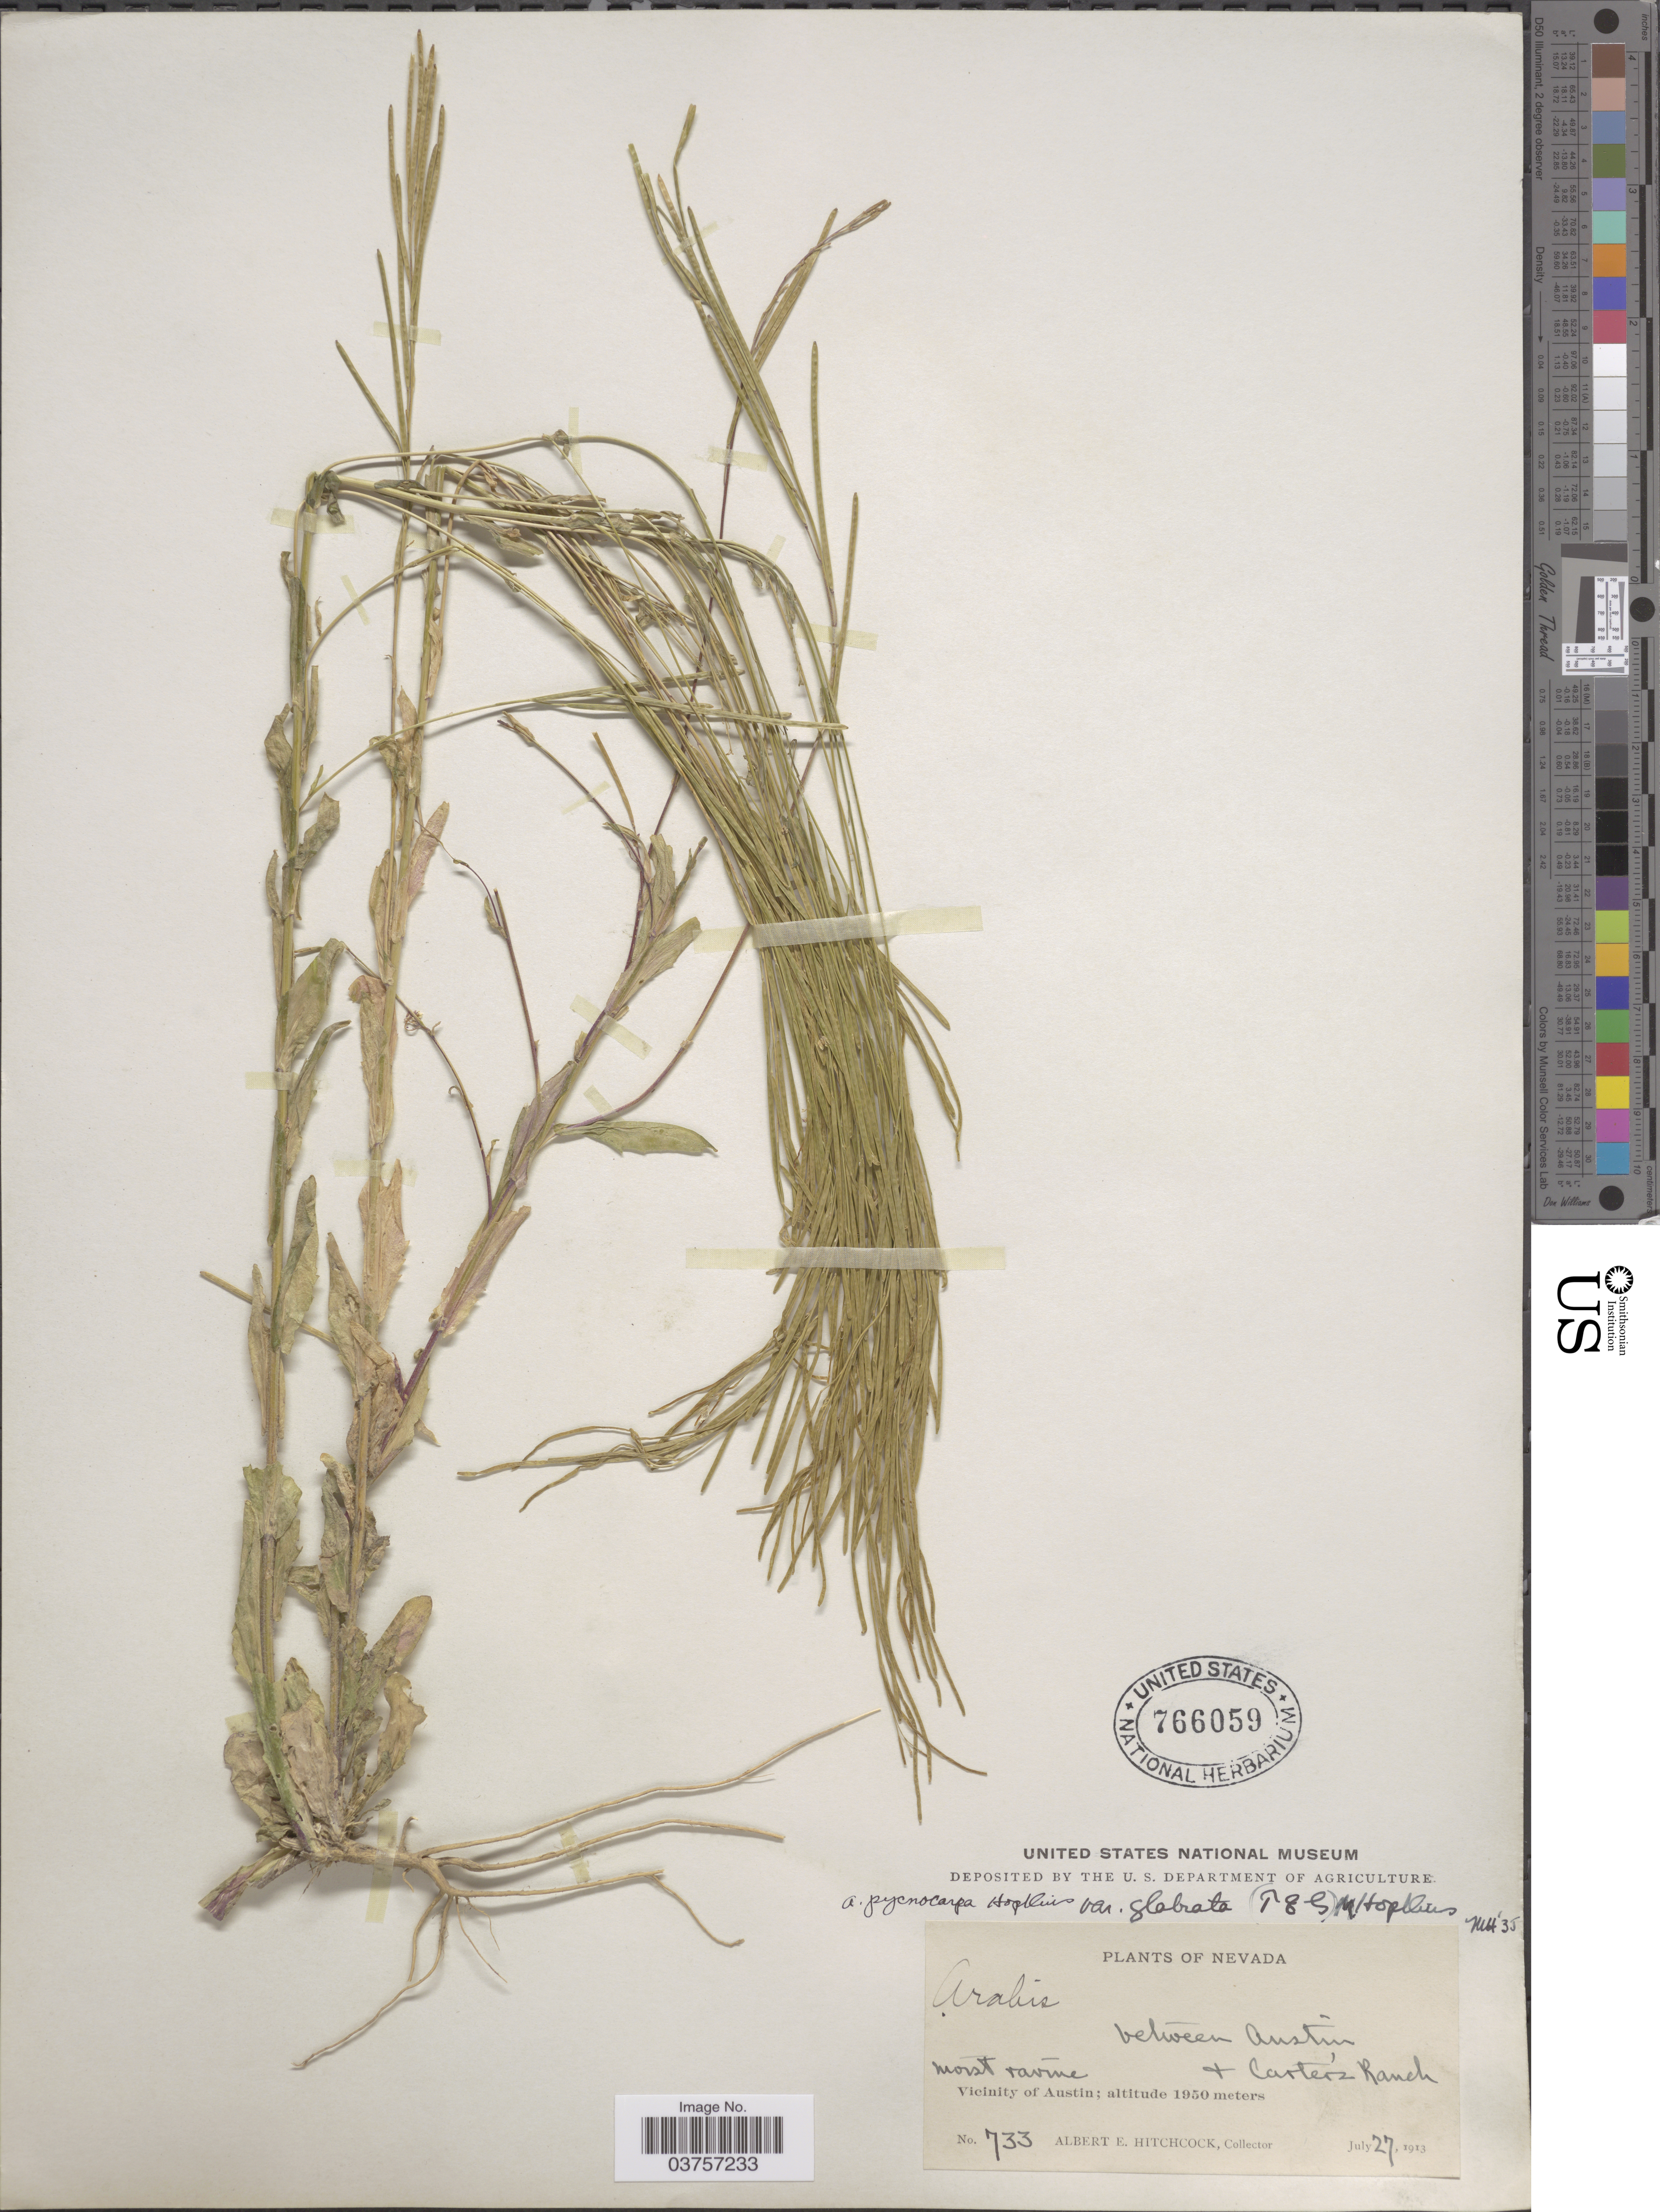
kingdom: Plantae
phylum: Tracheophyta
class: Magnoliopsida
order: Brassicales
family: Brassicaceae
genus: Arabis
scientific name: Arabis hirsuta var. glabrata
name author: Torr. & A. Gray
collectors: A. Hitchcock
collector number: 733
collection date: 1913-07-27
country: United States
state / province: Nevada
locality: Vicinity of Austin; between Austin + Carterz Ranch.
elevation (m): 1950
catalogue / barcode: US 766059